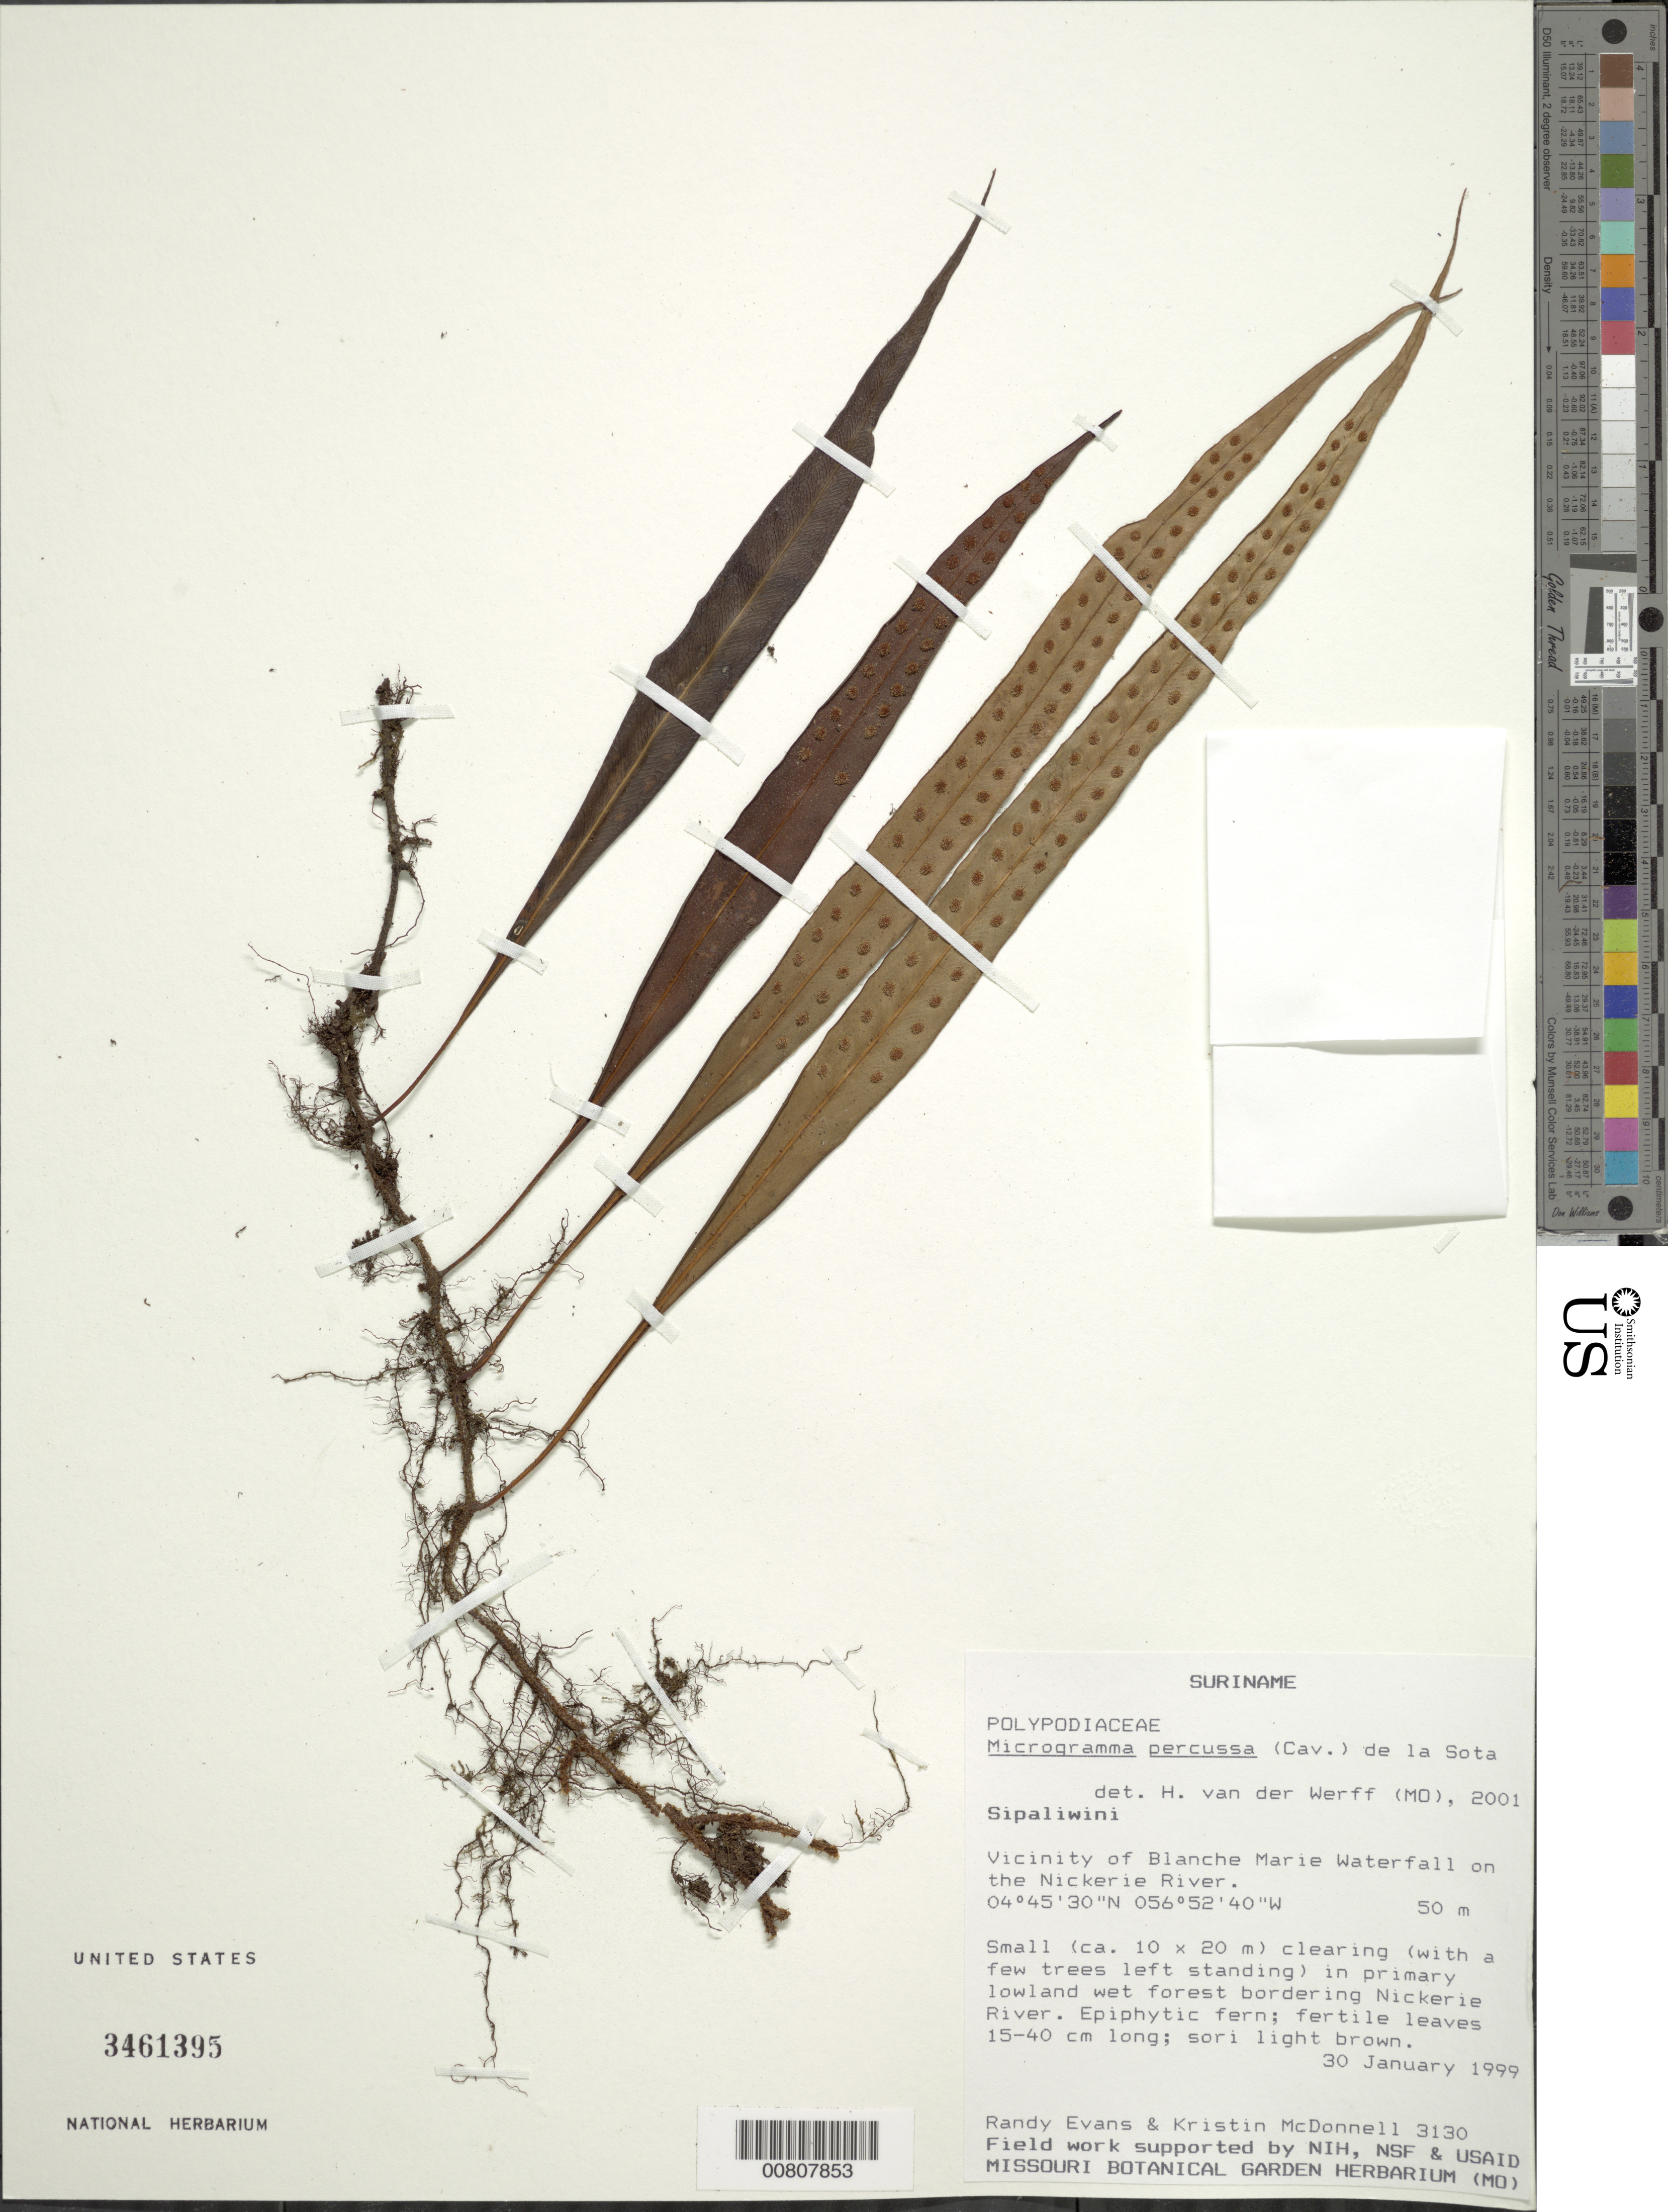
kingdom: Plantae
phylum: Tracheophyta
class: Polypodiopsida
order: Polypodiales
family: Polypodiaceae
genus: Microgramma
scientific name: Microgramma percussa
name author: (Cav.) de la Sota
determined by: van der Werff, H., (MO), Missouri Botanical Garden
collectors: R. Evans & K. McDonnell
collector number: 3130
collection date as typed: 30-Jan-99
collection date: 1999-01-30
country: Suriname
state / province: Sipaliwini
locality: Blanche Marie Waterfall, vic., on Nickerie R.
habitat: Small (ca. 10 x 20 m) clearing (with a few trees left standing) in primary lowland wet forest bordering Nickerie River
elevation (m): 50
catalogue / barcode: US 3461395